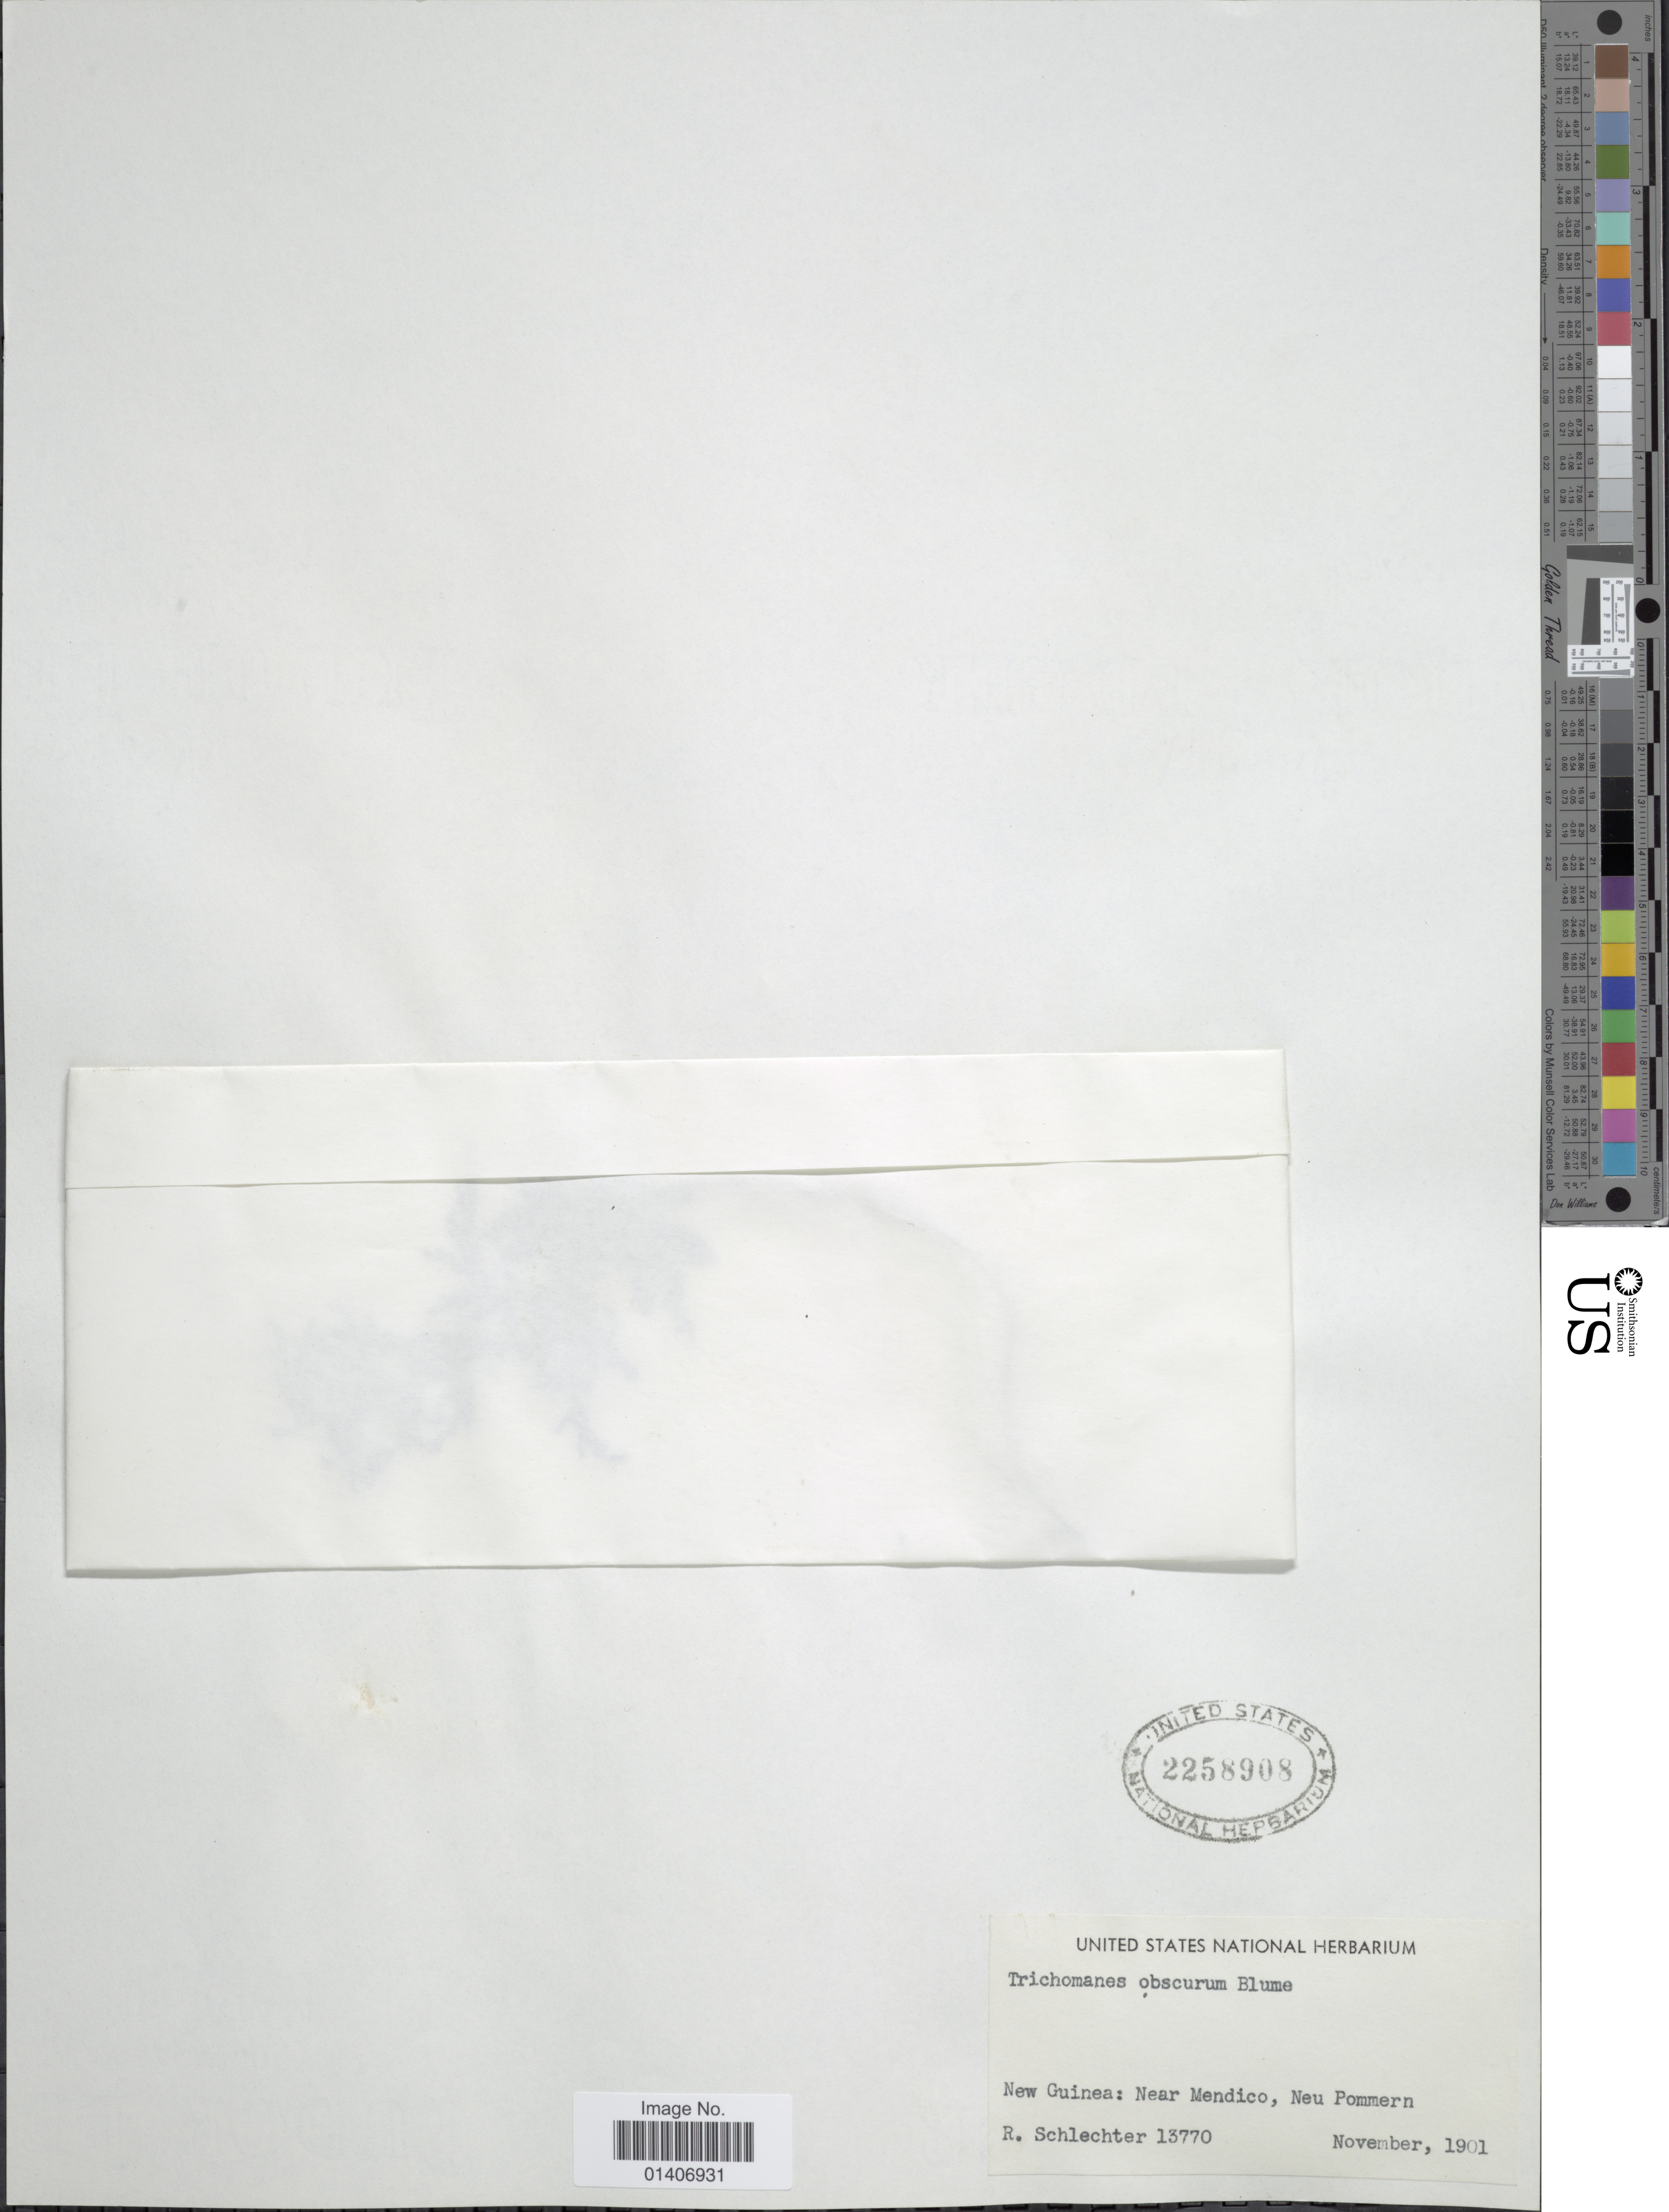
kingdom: Plantae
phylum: Tracheophyta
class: Polypodiopsida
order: Hymenophyllales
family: Hymenophyllaceae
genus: Abrodictyum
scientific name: Abrodictyum obscurum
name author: (Blume) Ebihara & K. Iwats.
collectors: F. R. R. Schlechter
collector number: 13770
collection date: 1901-11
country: Papua New Guinea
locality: near Mendica, Neu Pommern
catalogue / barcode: US 2258908